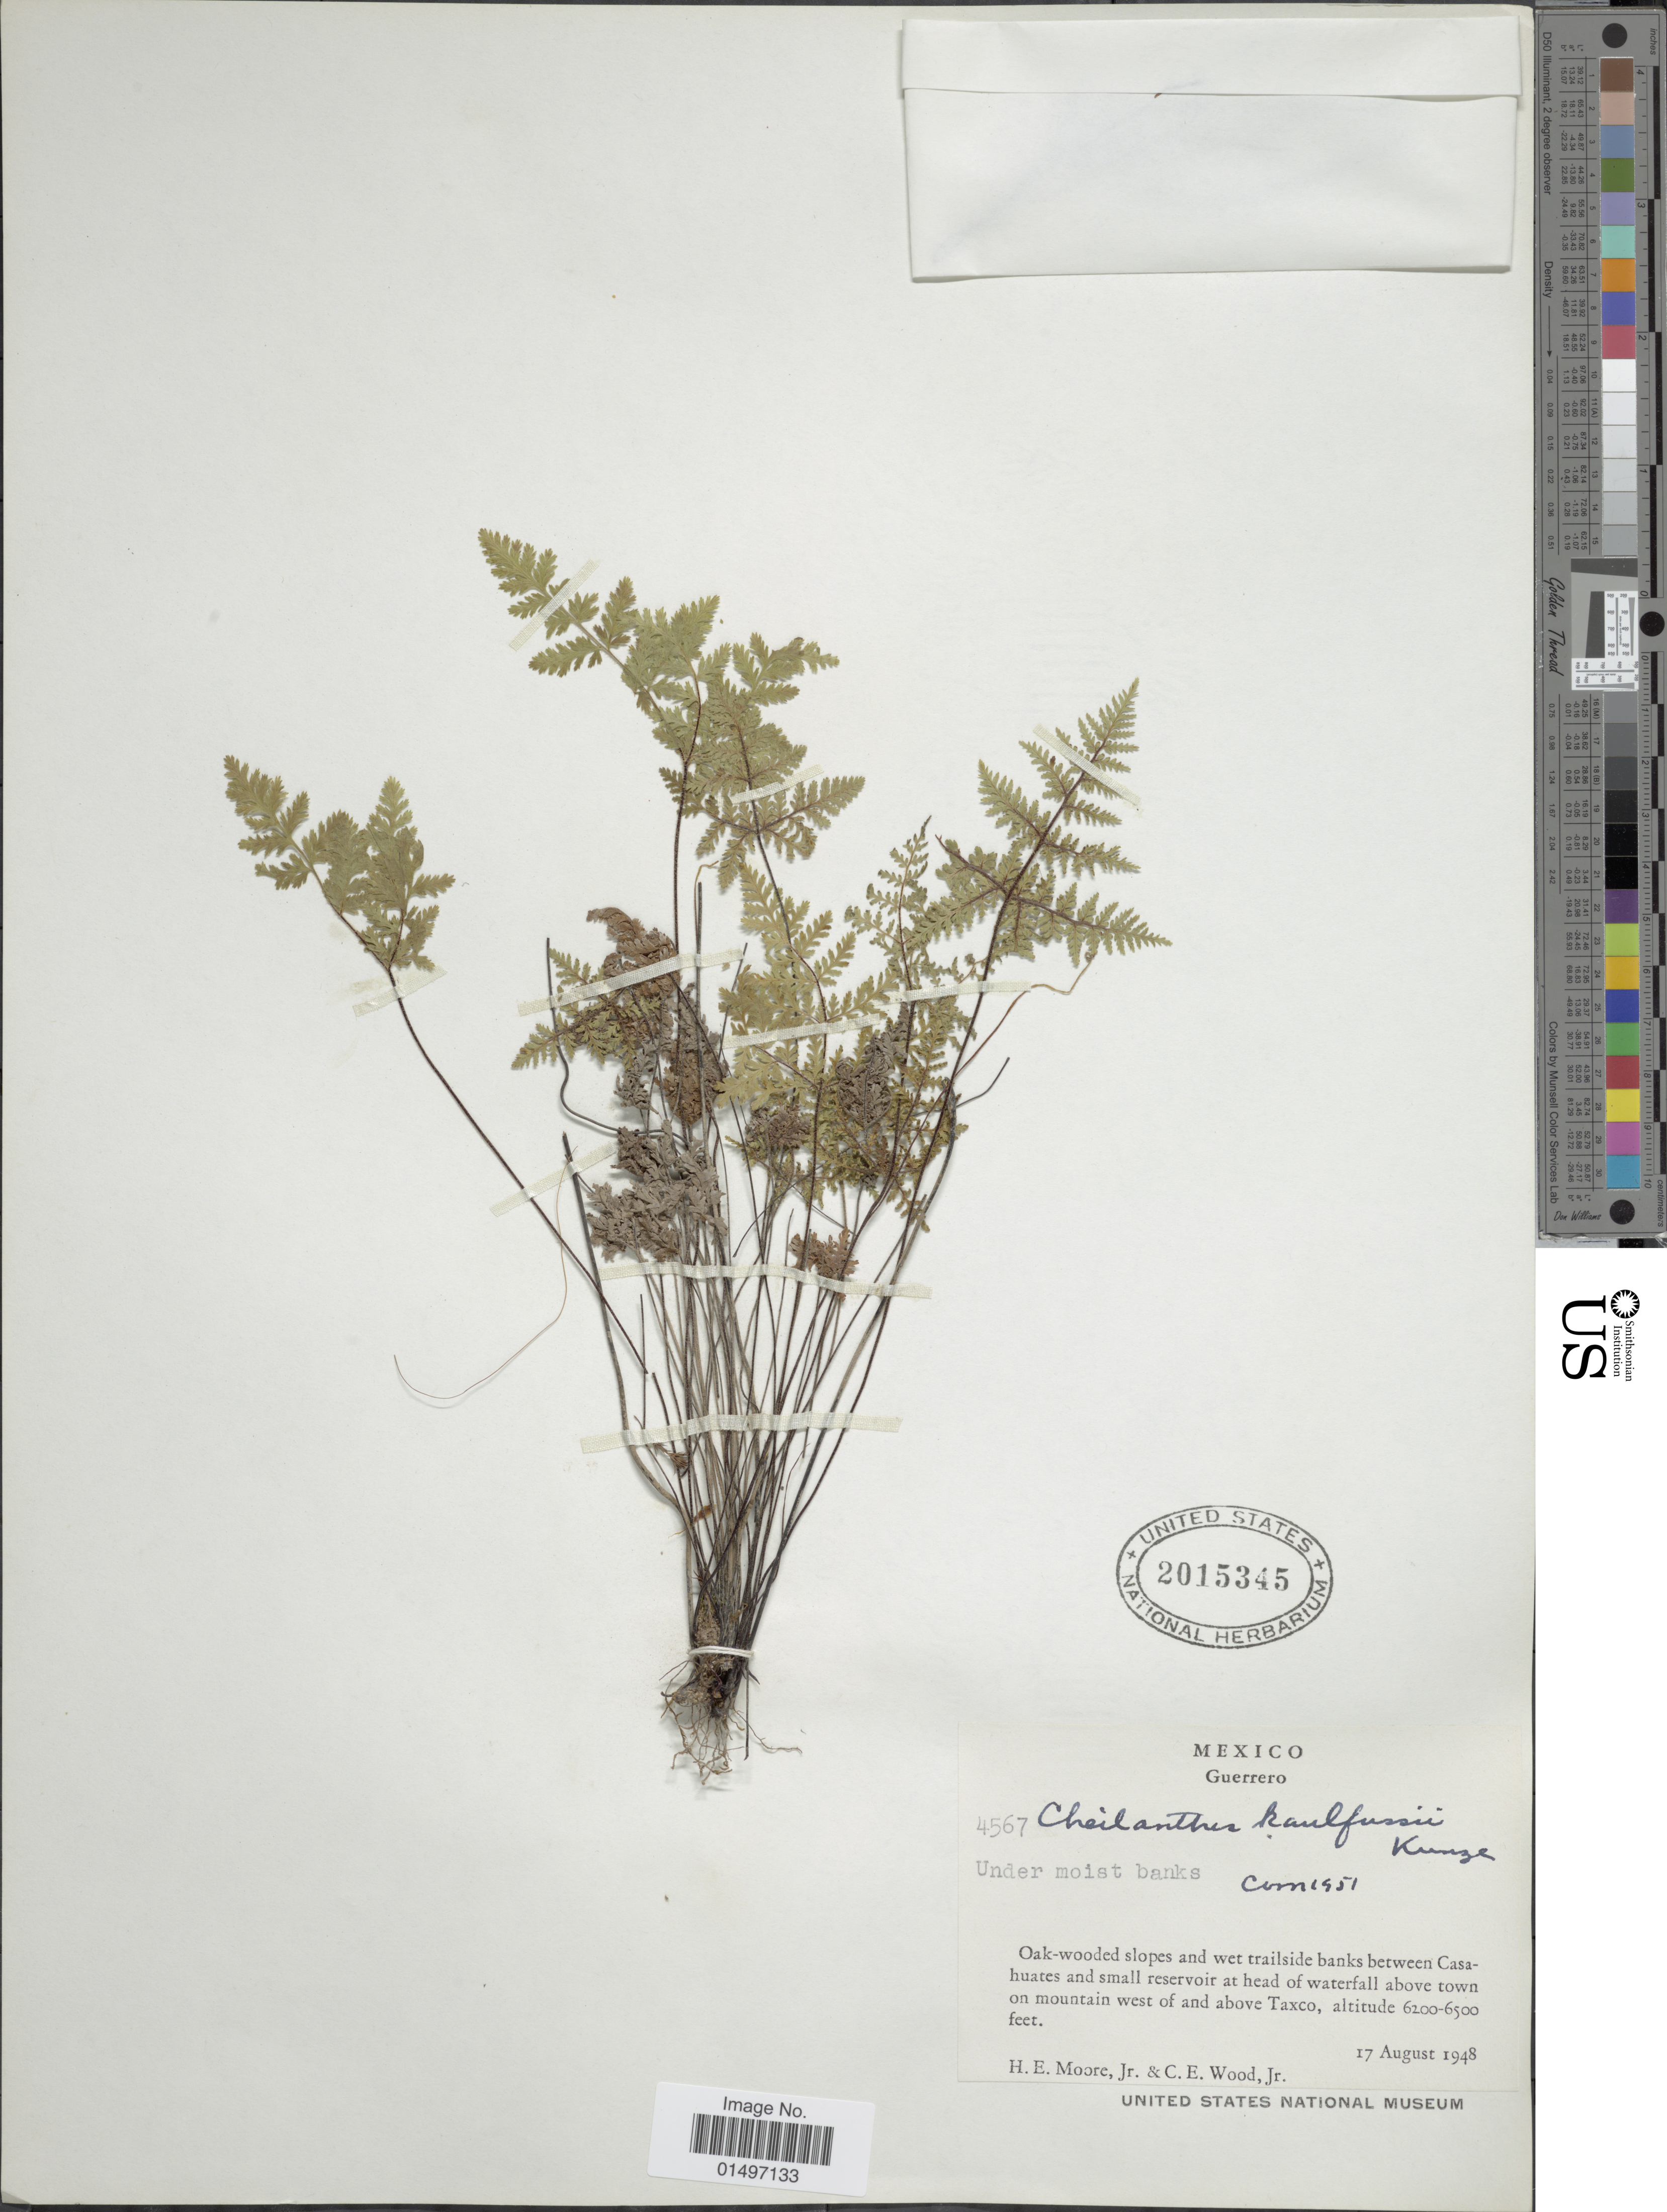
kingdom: Plantae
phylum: Tracheophyta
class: Polypodiopsida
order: Polypodiales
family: Pteridaceae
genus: Gaga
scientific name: Gaga kaulfussii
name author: (Kunze) Fay W. Li & Windham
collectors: H. E. Moore & C. Wood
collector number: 4567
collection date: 1948-08-17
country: Mexico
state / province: Guerrero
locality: Mexico, between Casahuates and small reservoir at head of waterfall above town on mountain west of and above Taxco.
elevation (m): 1890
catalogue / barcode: US 2015345